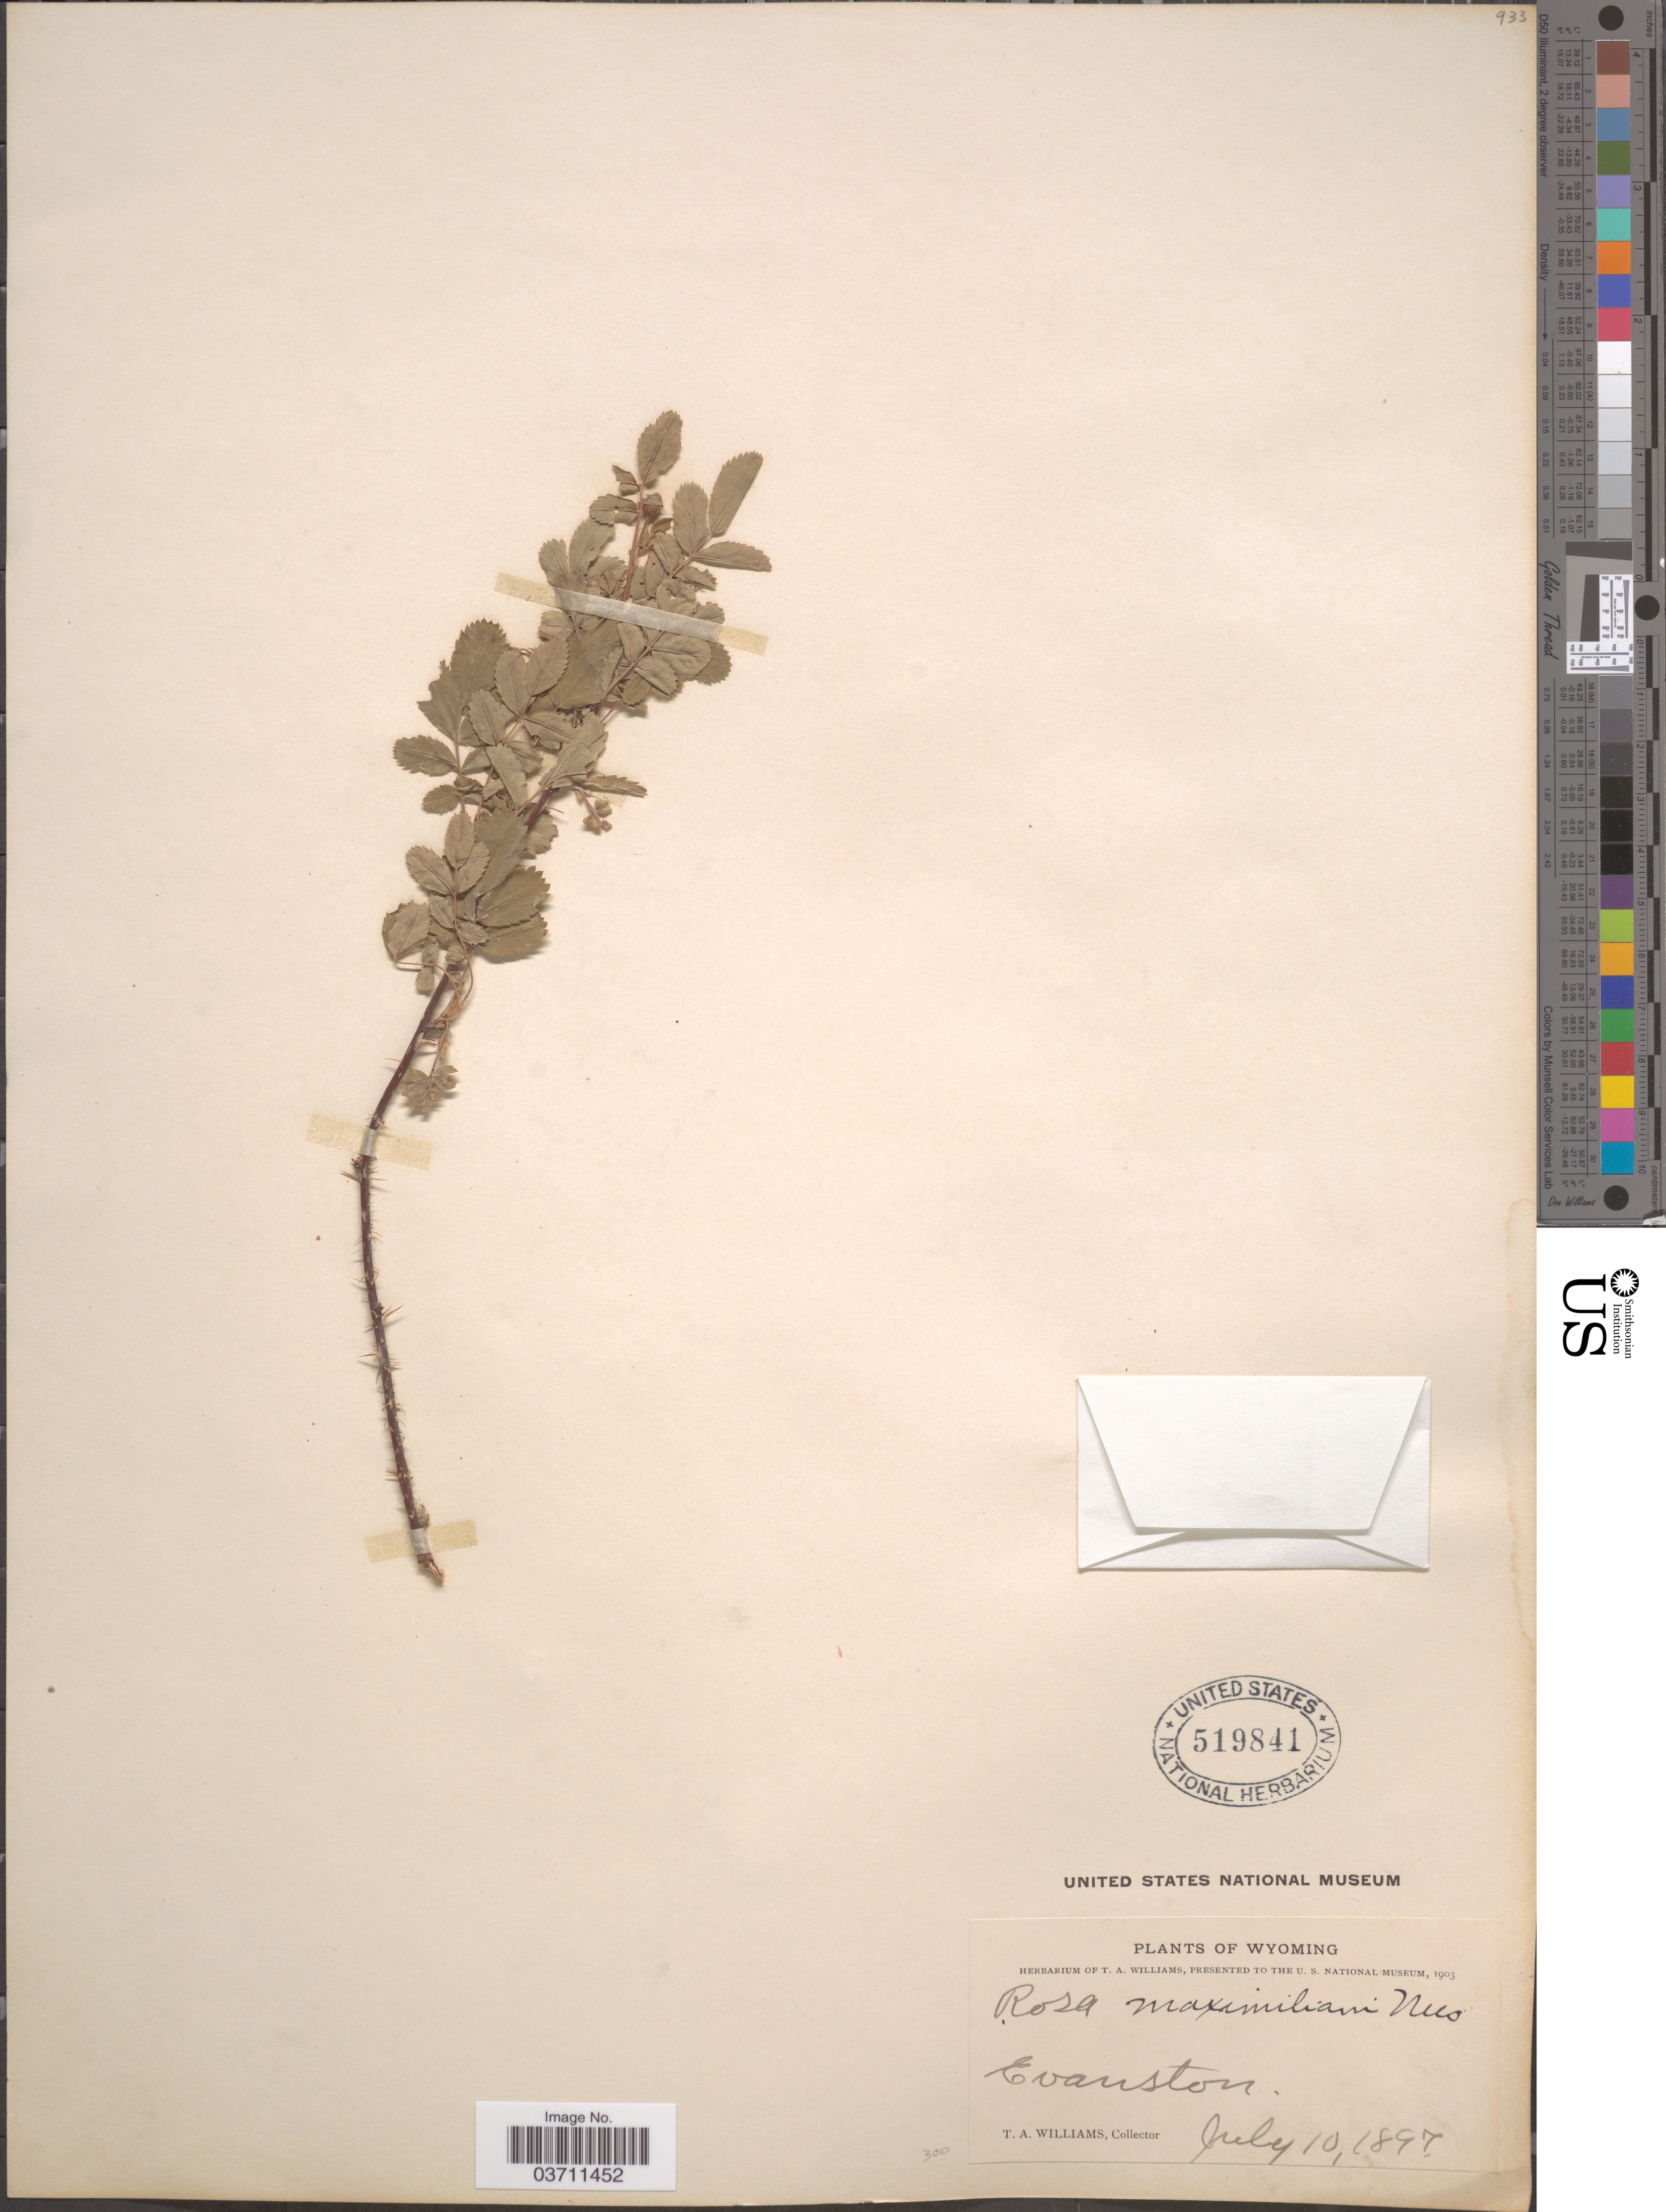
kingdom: Plantae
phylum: Tracheophyta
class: Magnoliopsida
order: Rosales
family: Rosaceae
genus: Rosa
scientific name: Rosa maximiliani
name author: Nees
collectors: T. Williams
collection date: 1897-07-10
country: United States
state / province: Wyoming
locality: Evanston.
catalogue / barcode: US 519841